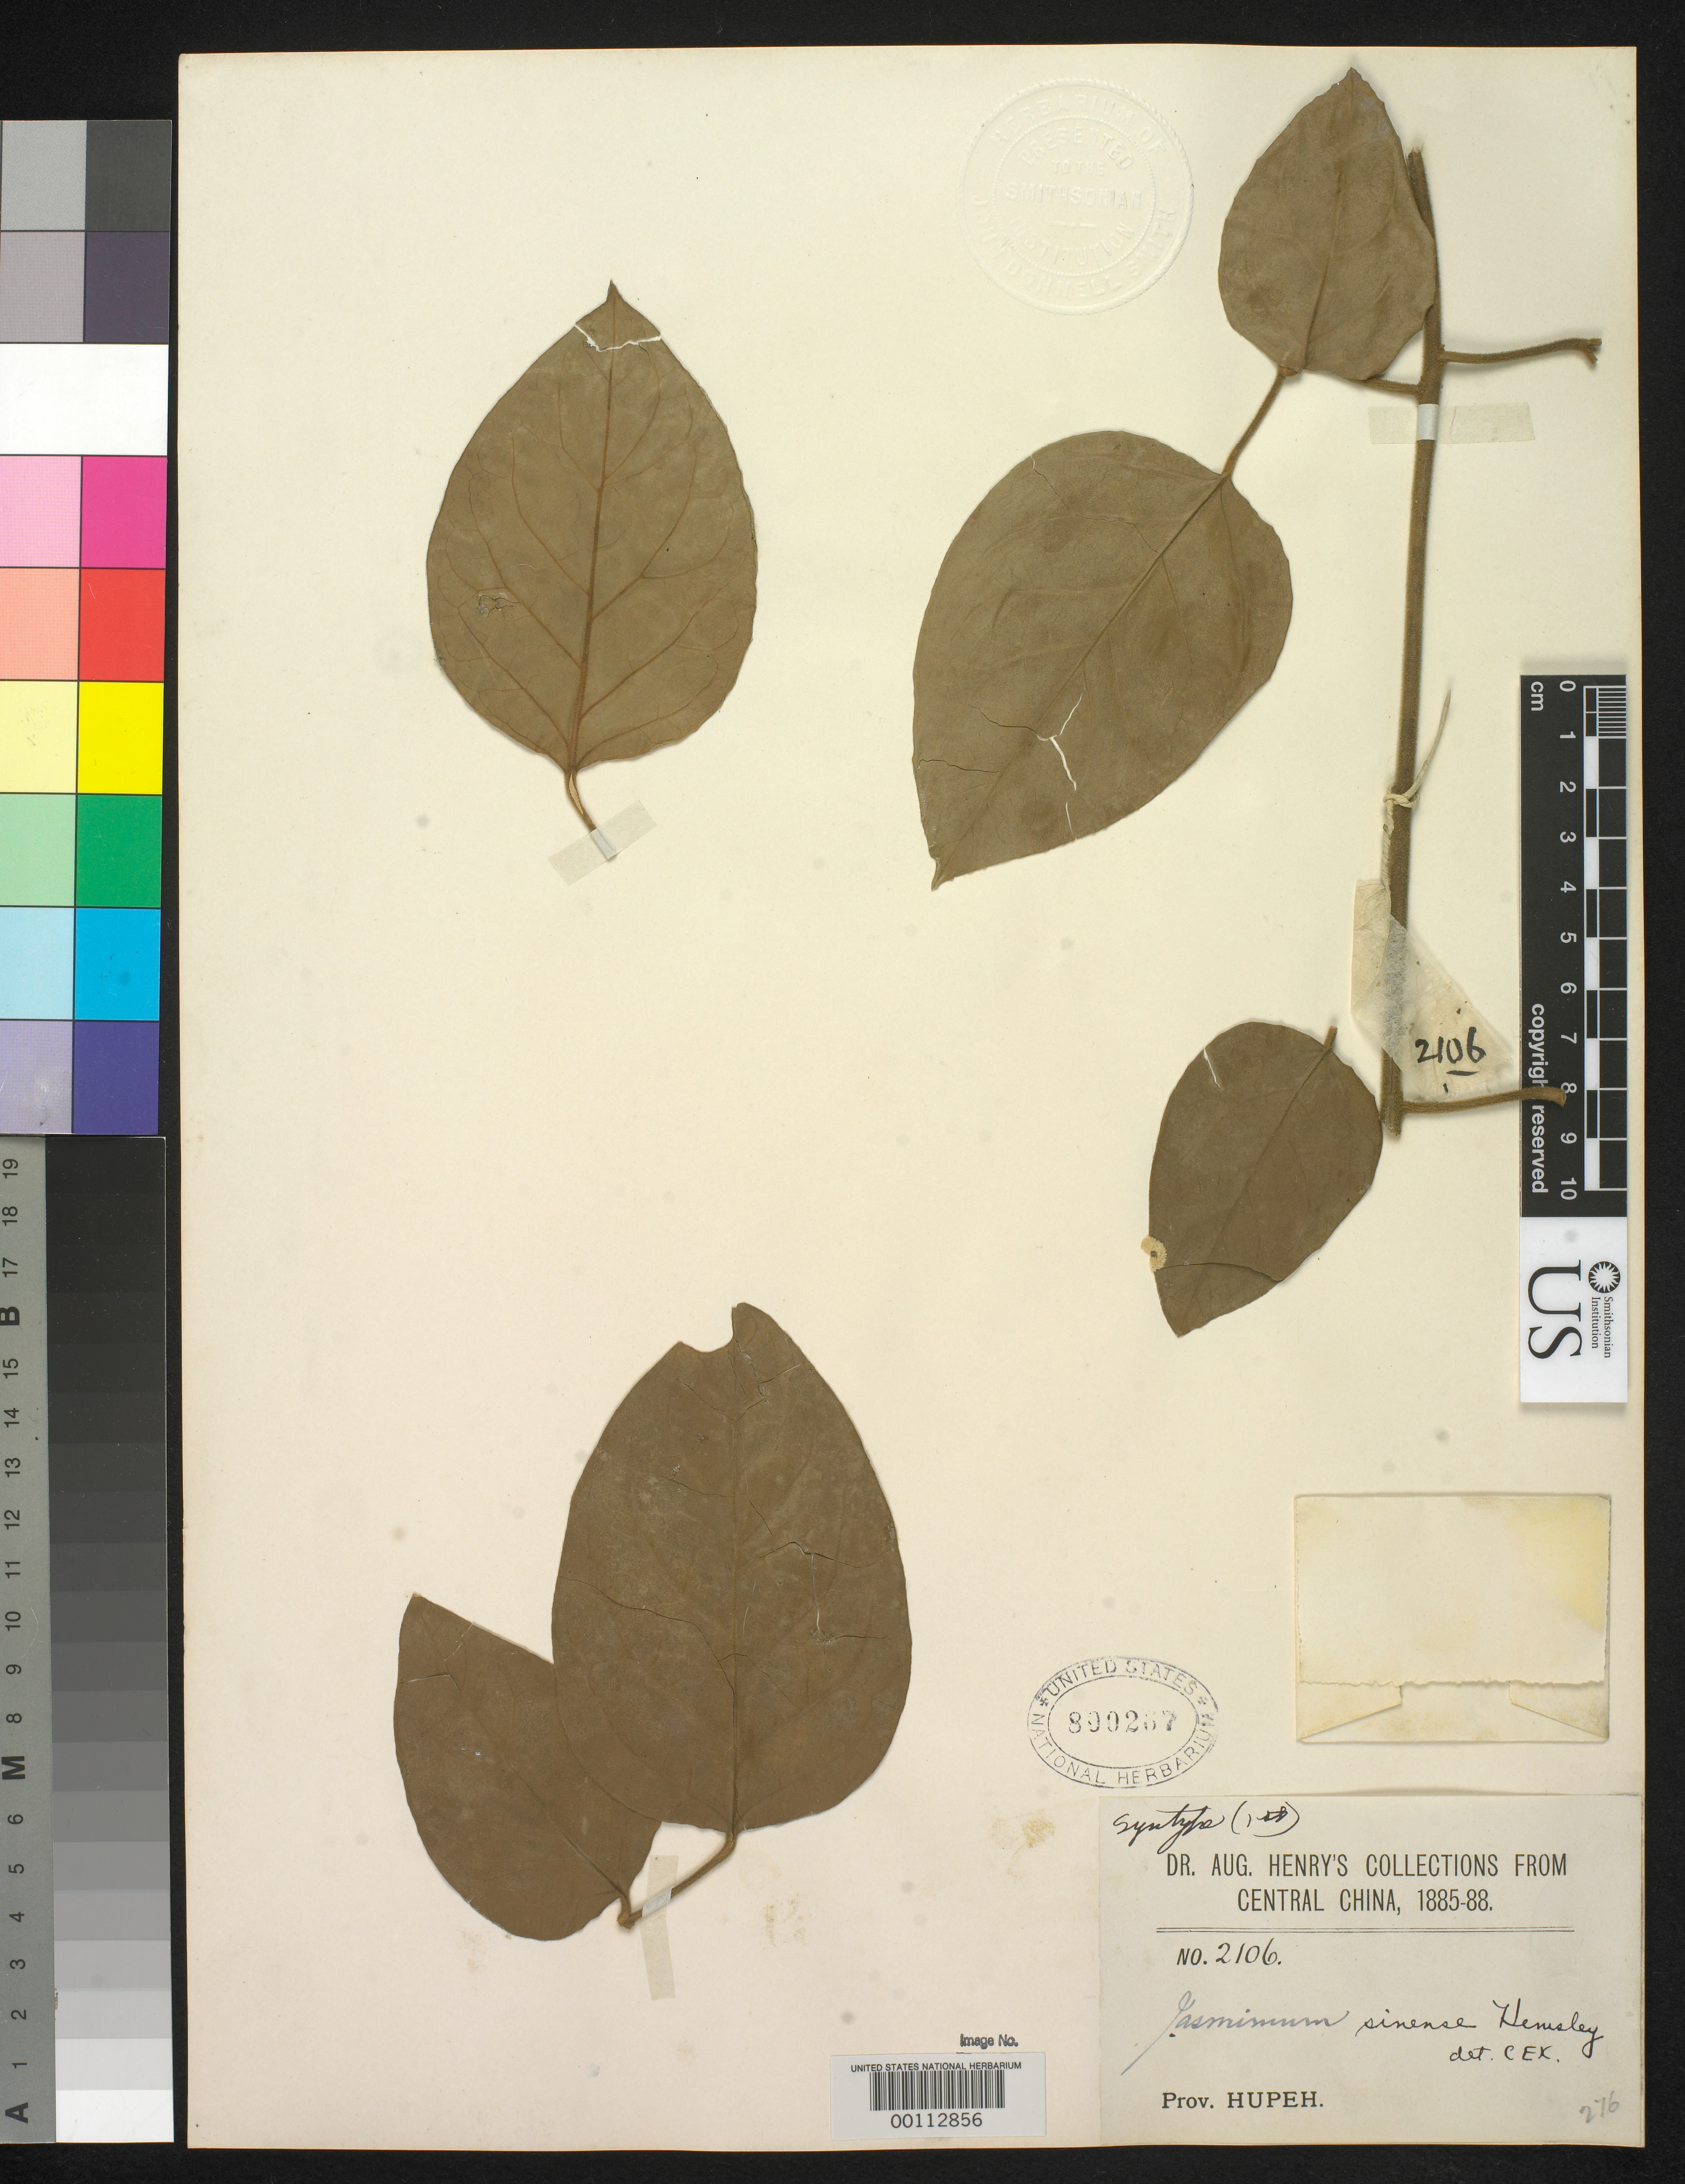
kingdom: Plantae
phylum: Tracheophyta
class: Magnoliopsida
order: Lamiales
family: Oleaceae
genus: Jasminum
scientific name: Jasminum sinense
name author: Hemsl.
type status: Isosyntype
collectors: A. Henry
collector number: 2106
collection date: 1885/1888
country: China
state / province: Hubei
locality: Central China. Prov. Hupeh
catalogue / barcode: US 800267